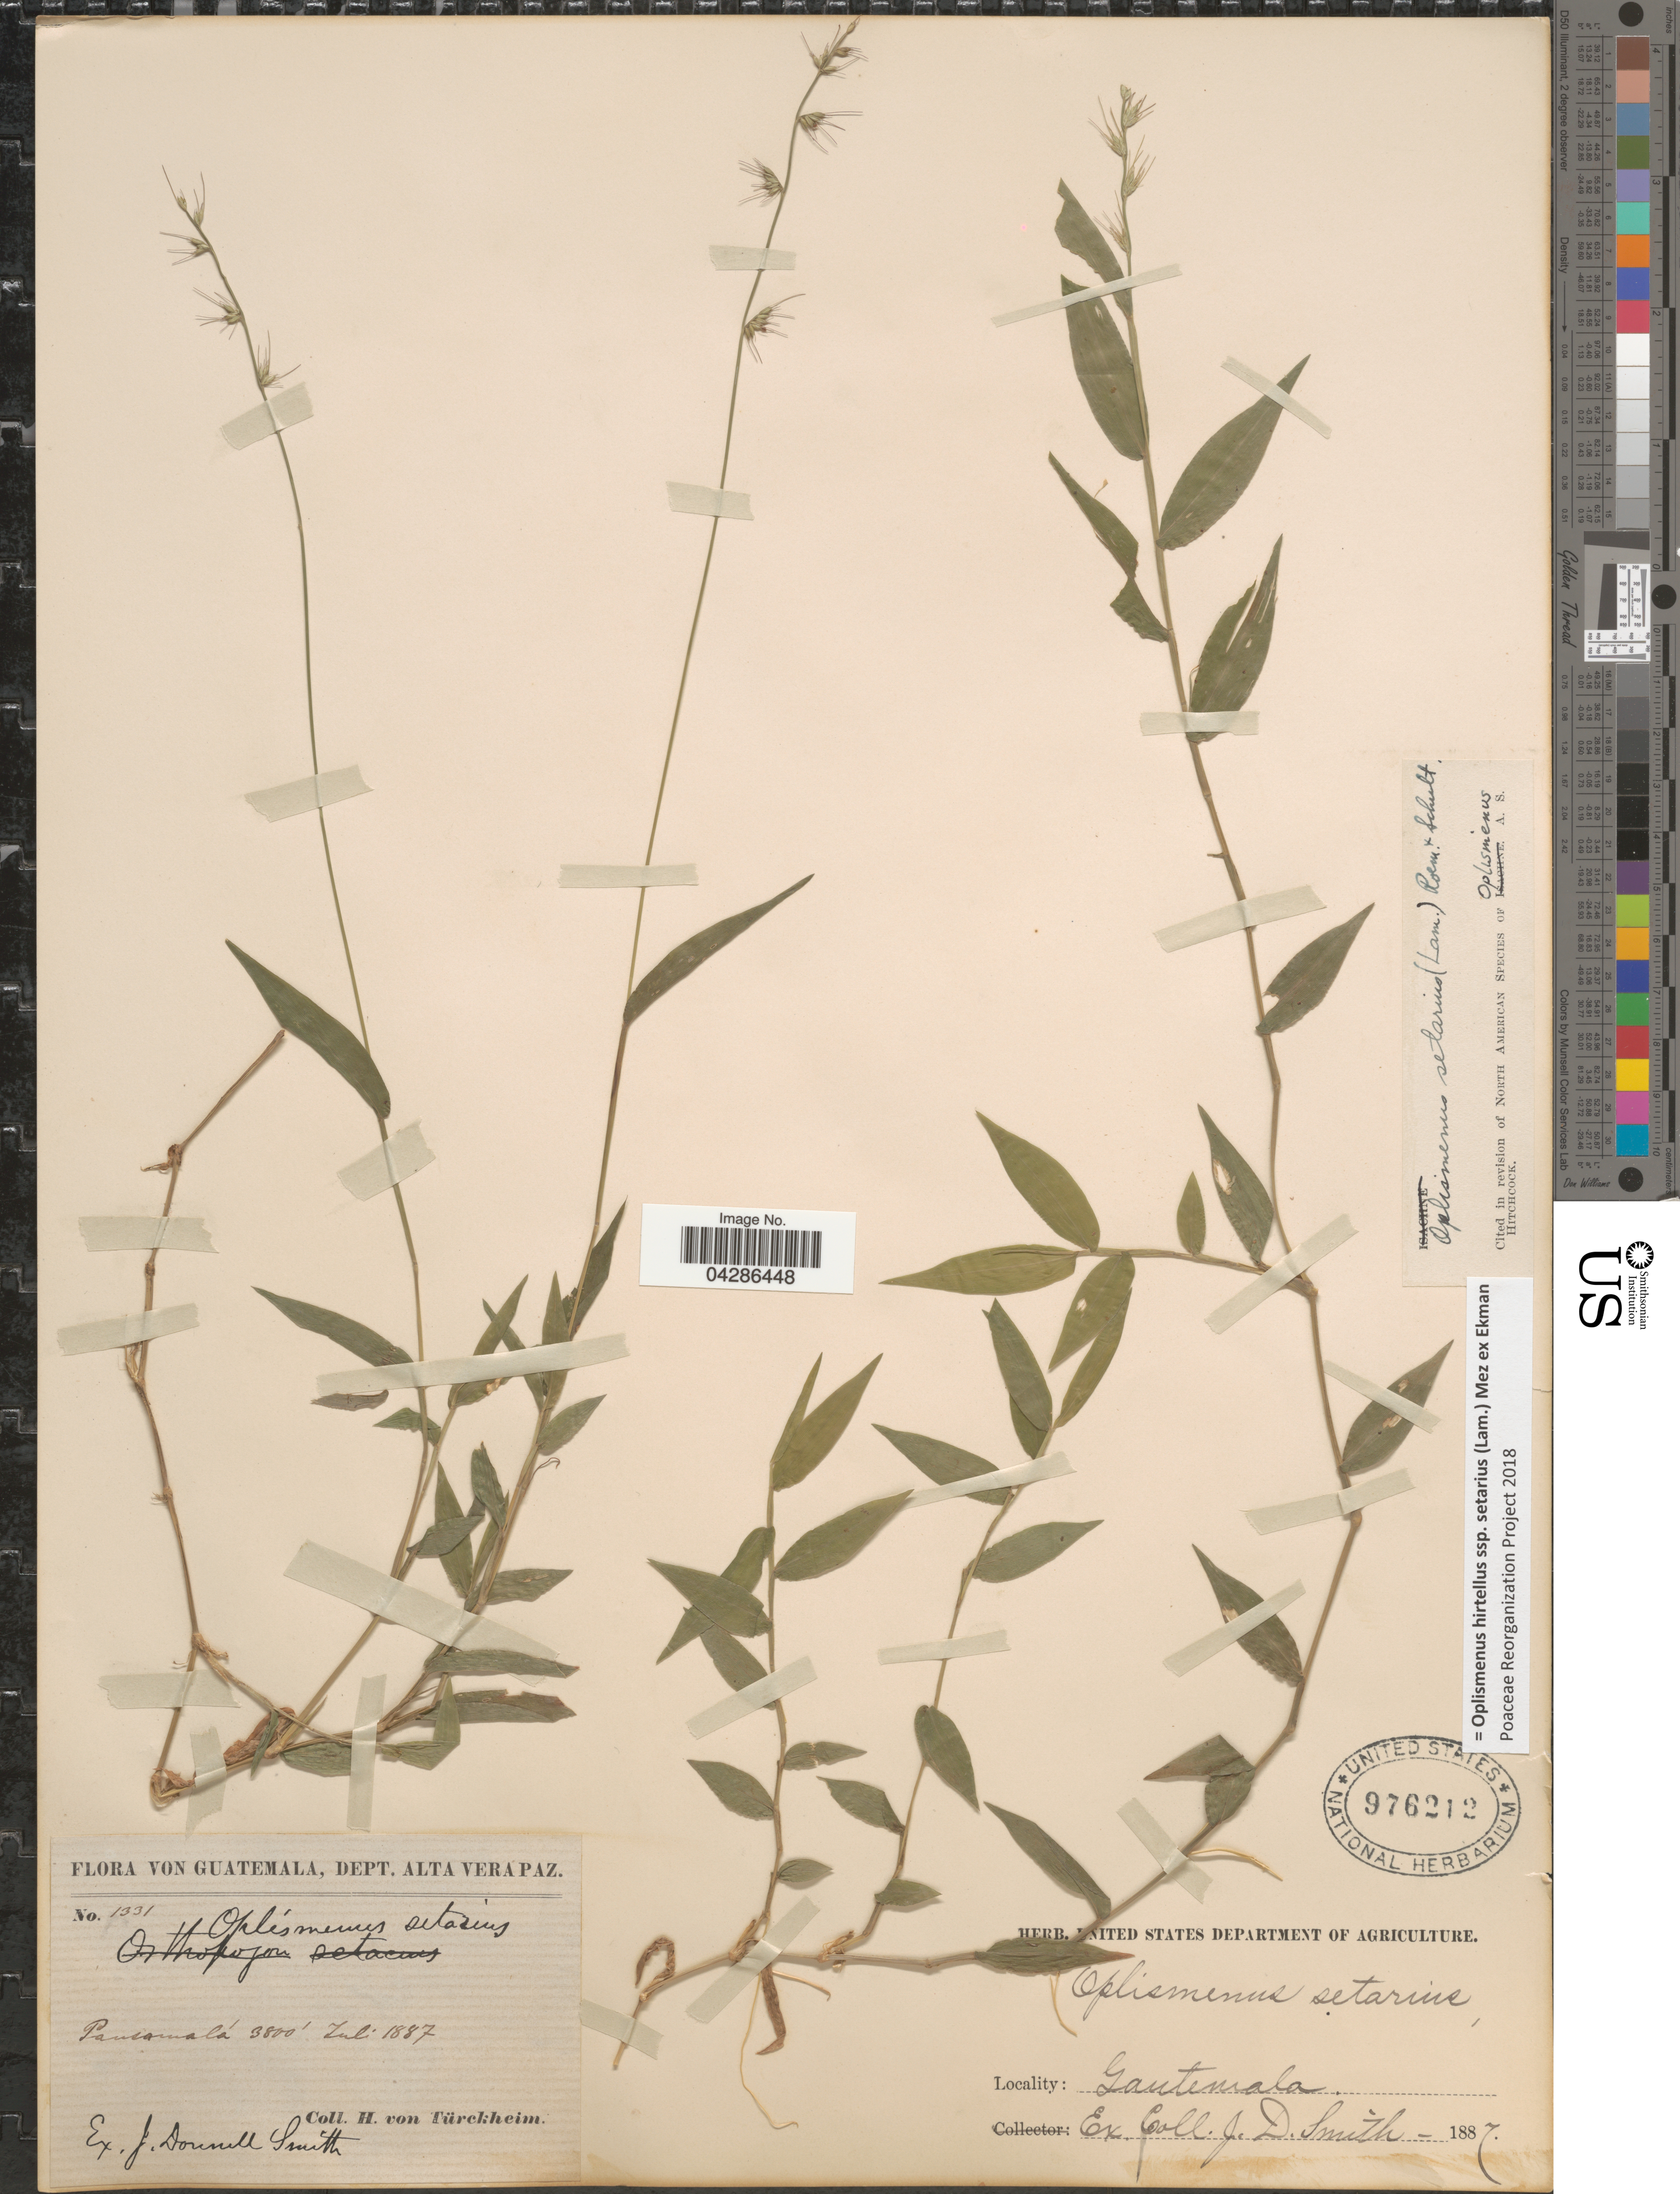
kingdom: Plantae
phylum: Tracheophyta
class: Liliopsida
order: Poales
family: Poaceae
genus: Oplismenus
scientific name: Oplismenus hirtellus subsp. setarius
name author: (Lam.) Mez ex Ekman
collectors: H. von Türckheim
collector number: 1331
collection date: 1887-07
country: Guatemala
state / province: Alta Verapaz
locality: Dept. Alta Verapaz. Pansamalá.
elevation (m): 1158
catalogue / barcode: US 976212